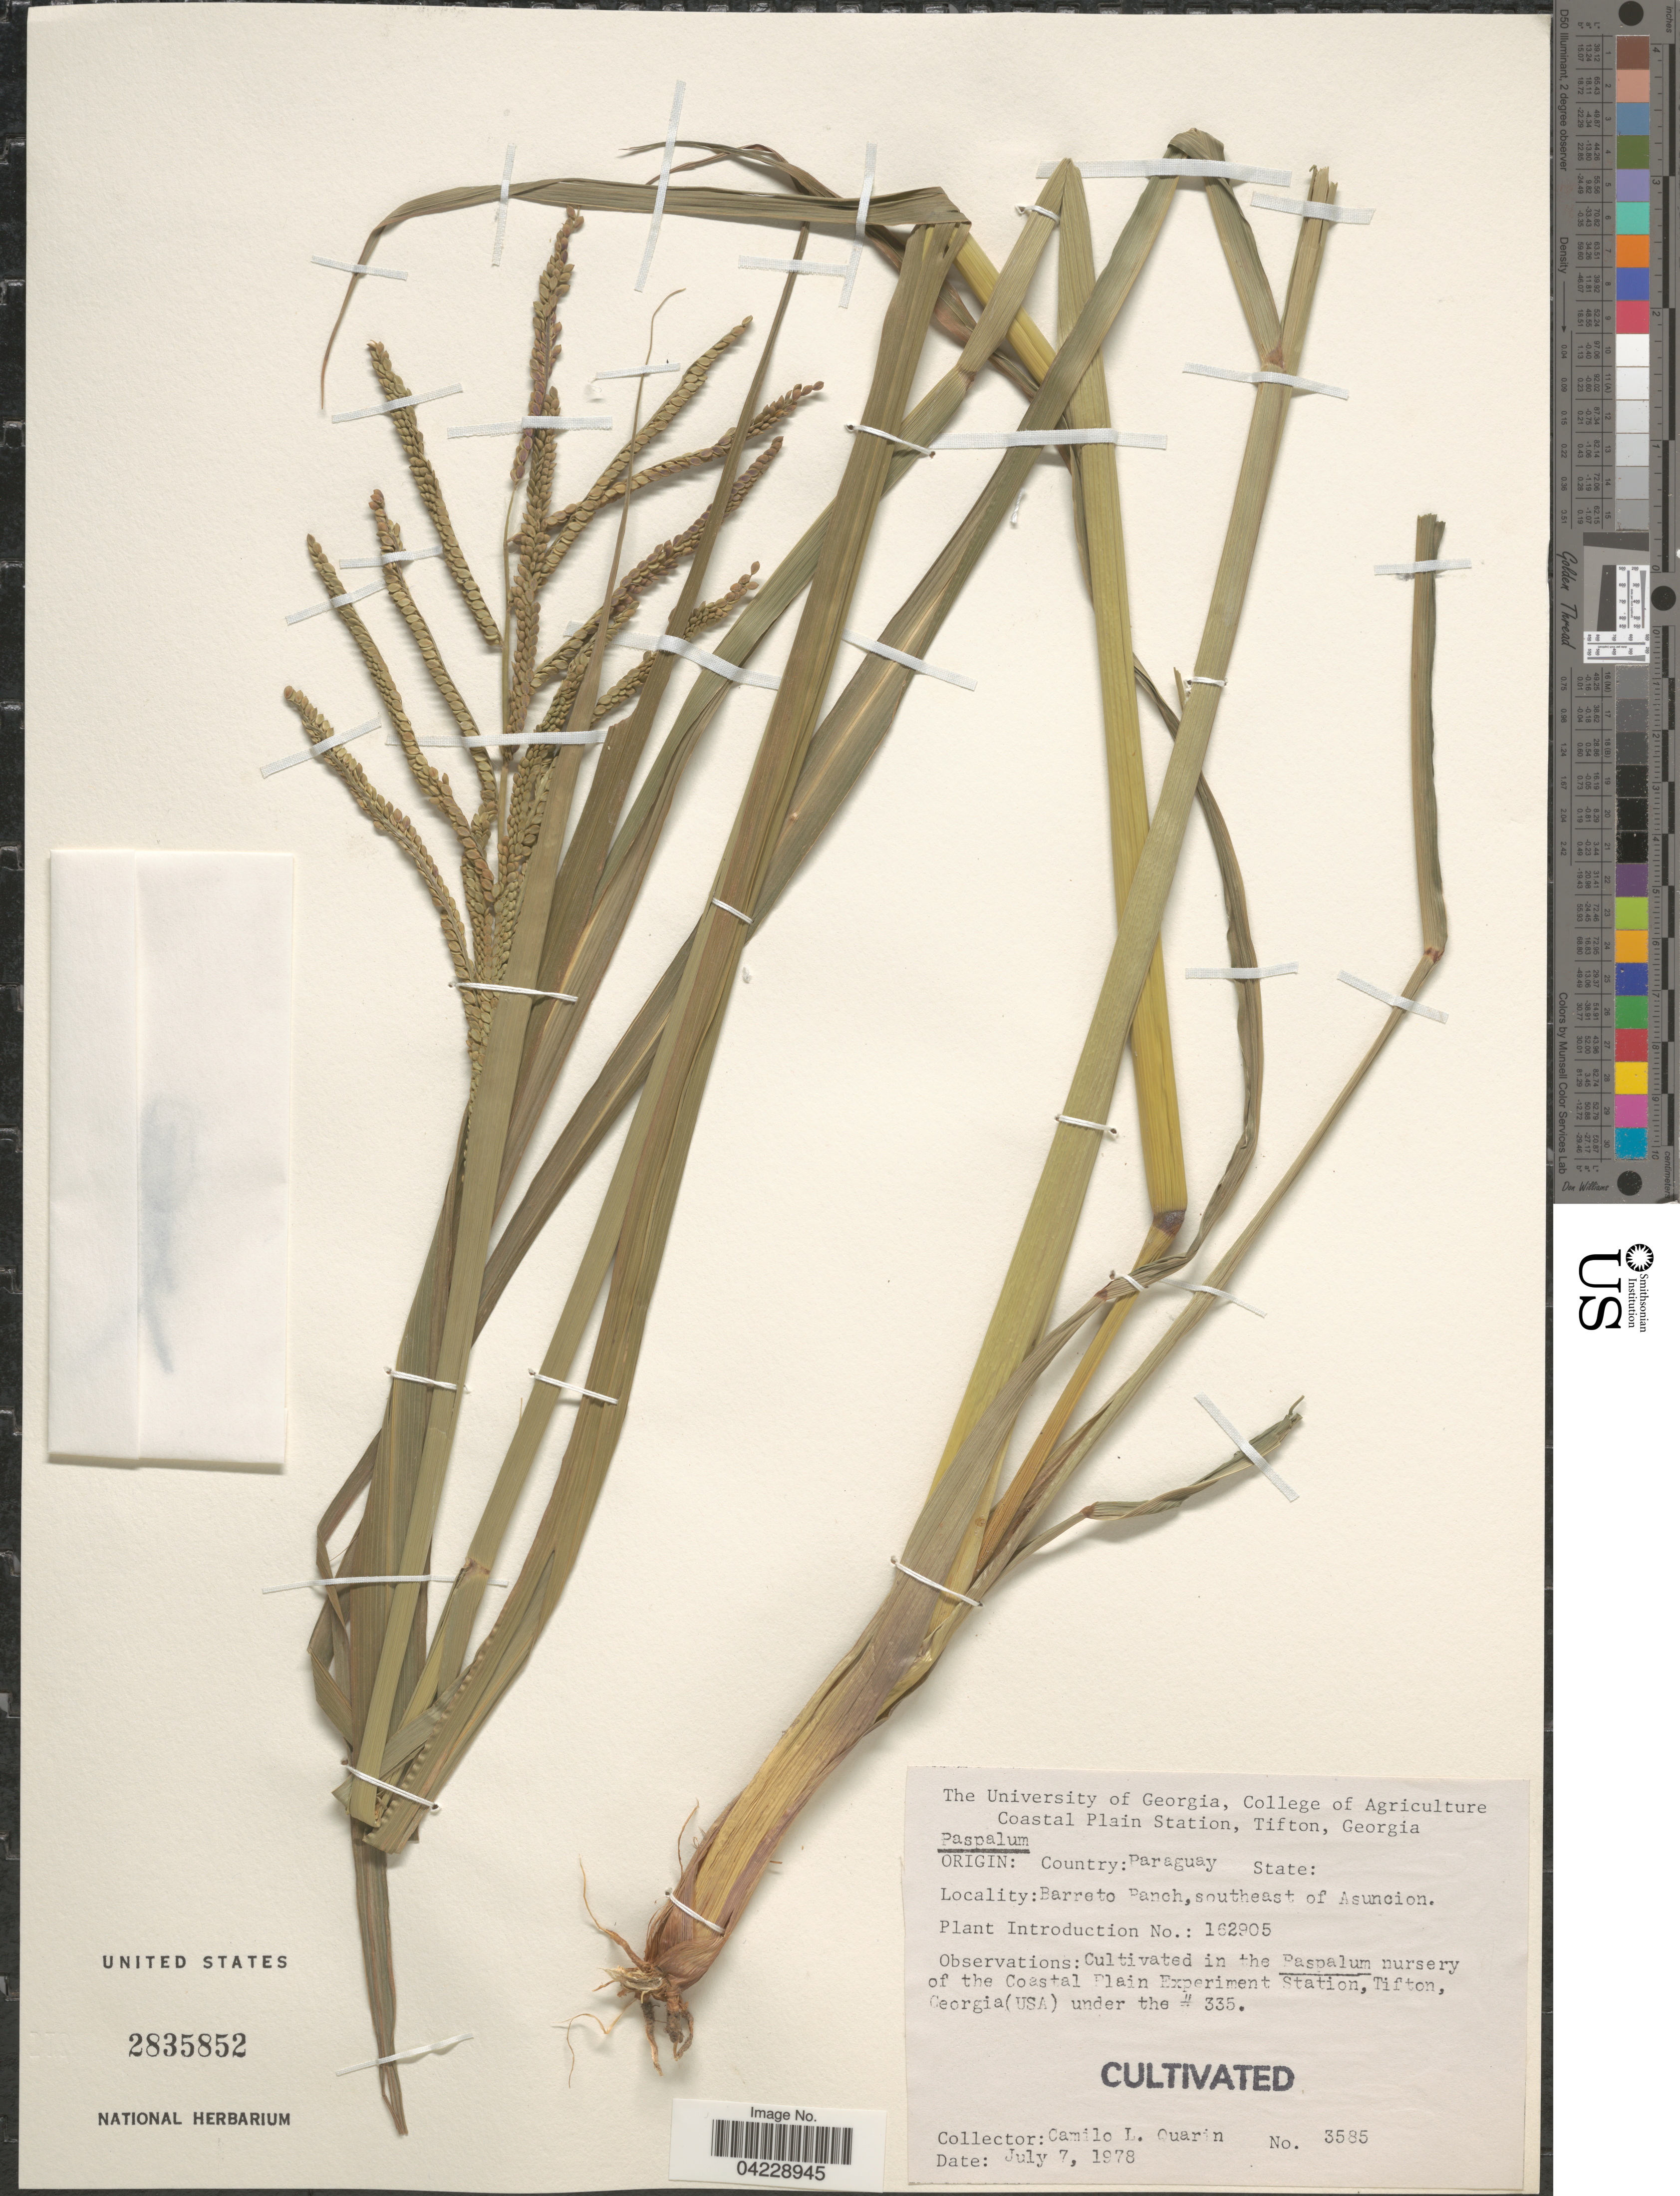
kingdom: Plantae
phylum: Tracheophyta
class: Liliopsida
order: Poales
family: Poaceae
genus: Paspalum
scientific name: Paspalum sp.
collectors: C. Quarin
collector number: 3585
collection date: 1978-07-07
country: United States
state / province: Georgia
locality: In the Paspalum nursery of the Coastal Plain Experiment Station, Tifton, under the # 335.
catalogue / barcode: US 2835852